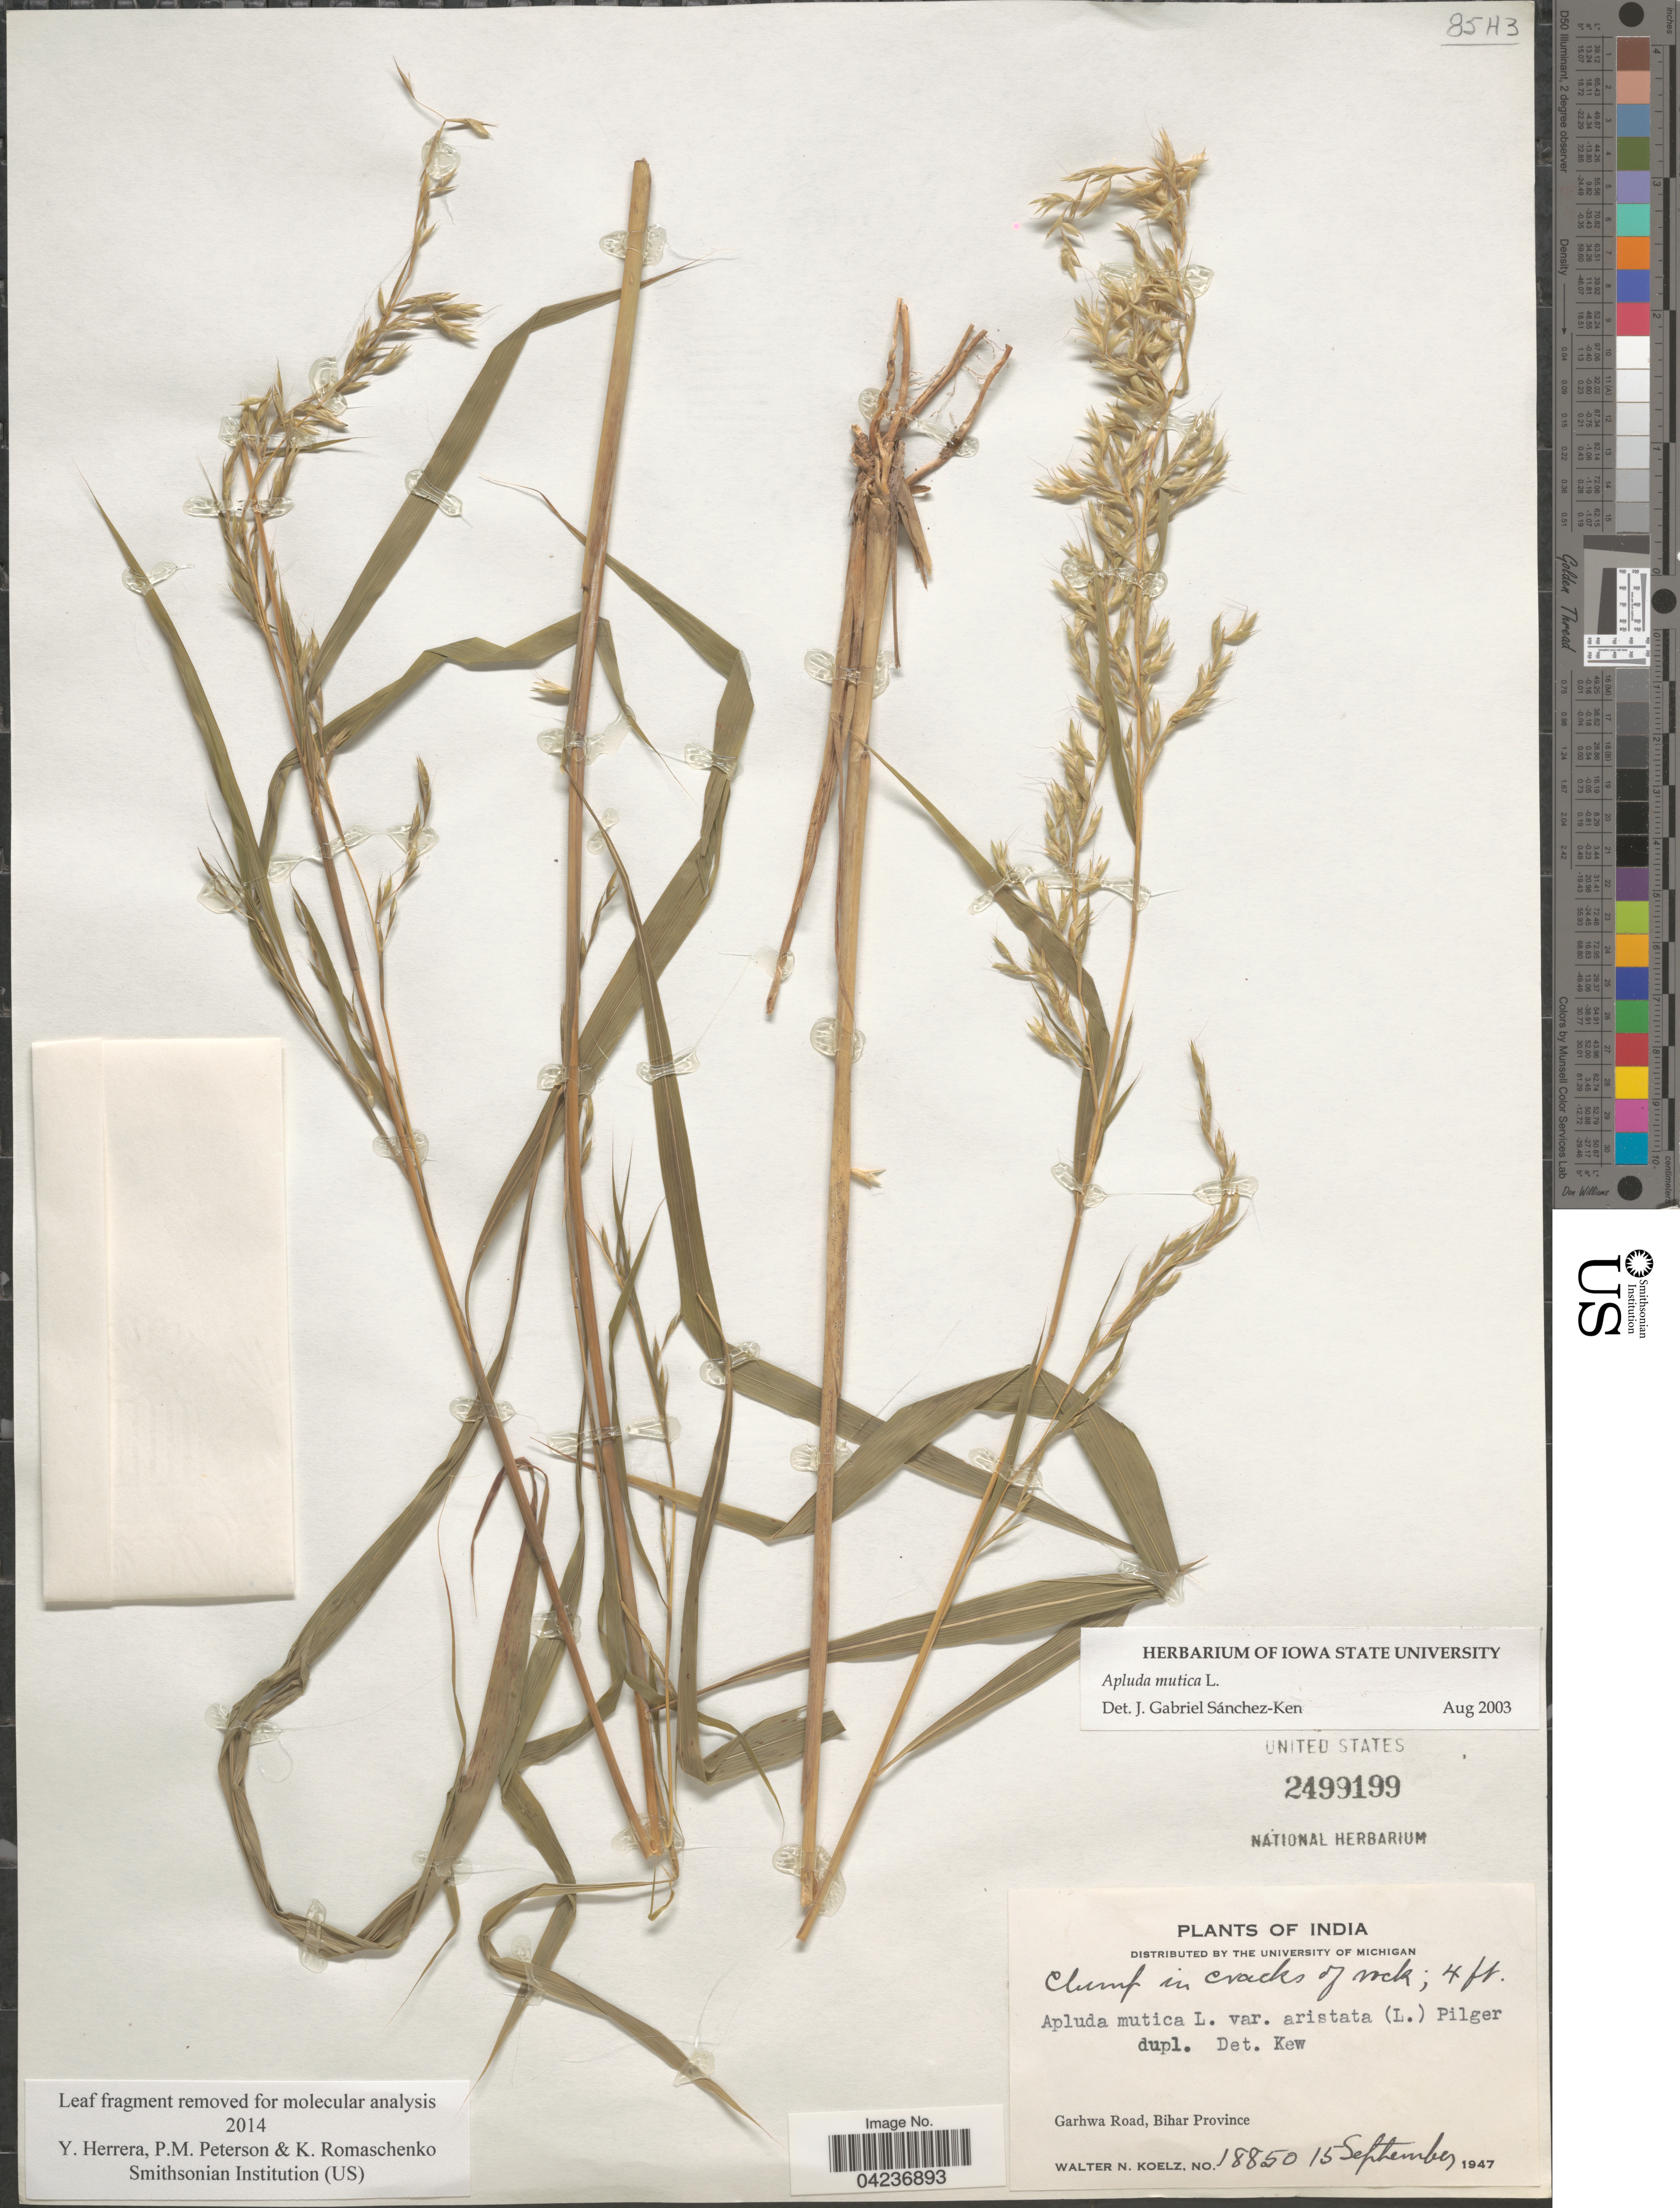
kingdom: Plantae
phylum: Tracheophyta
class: Liliopsida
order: Poales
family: Poaceae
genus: Apluda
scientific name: Apluda mutica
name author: L.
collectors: W. N. Koelz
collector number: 18850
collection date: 1947-09-15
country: India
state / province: Bihar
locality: Garhwa Road.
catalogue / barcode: US 2499199